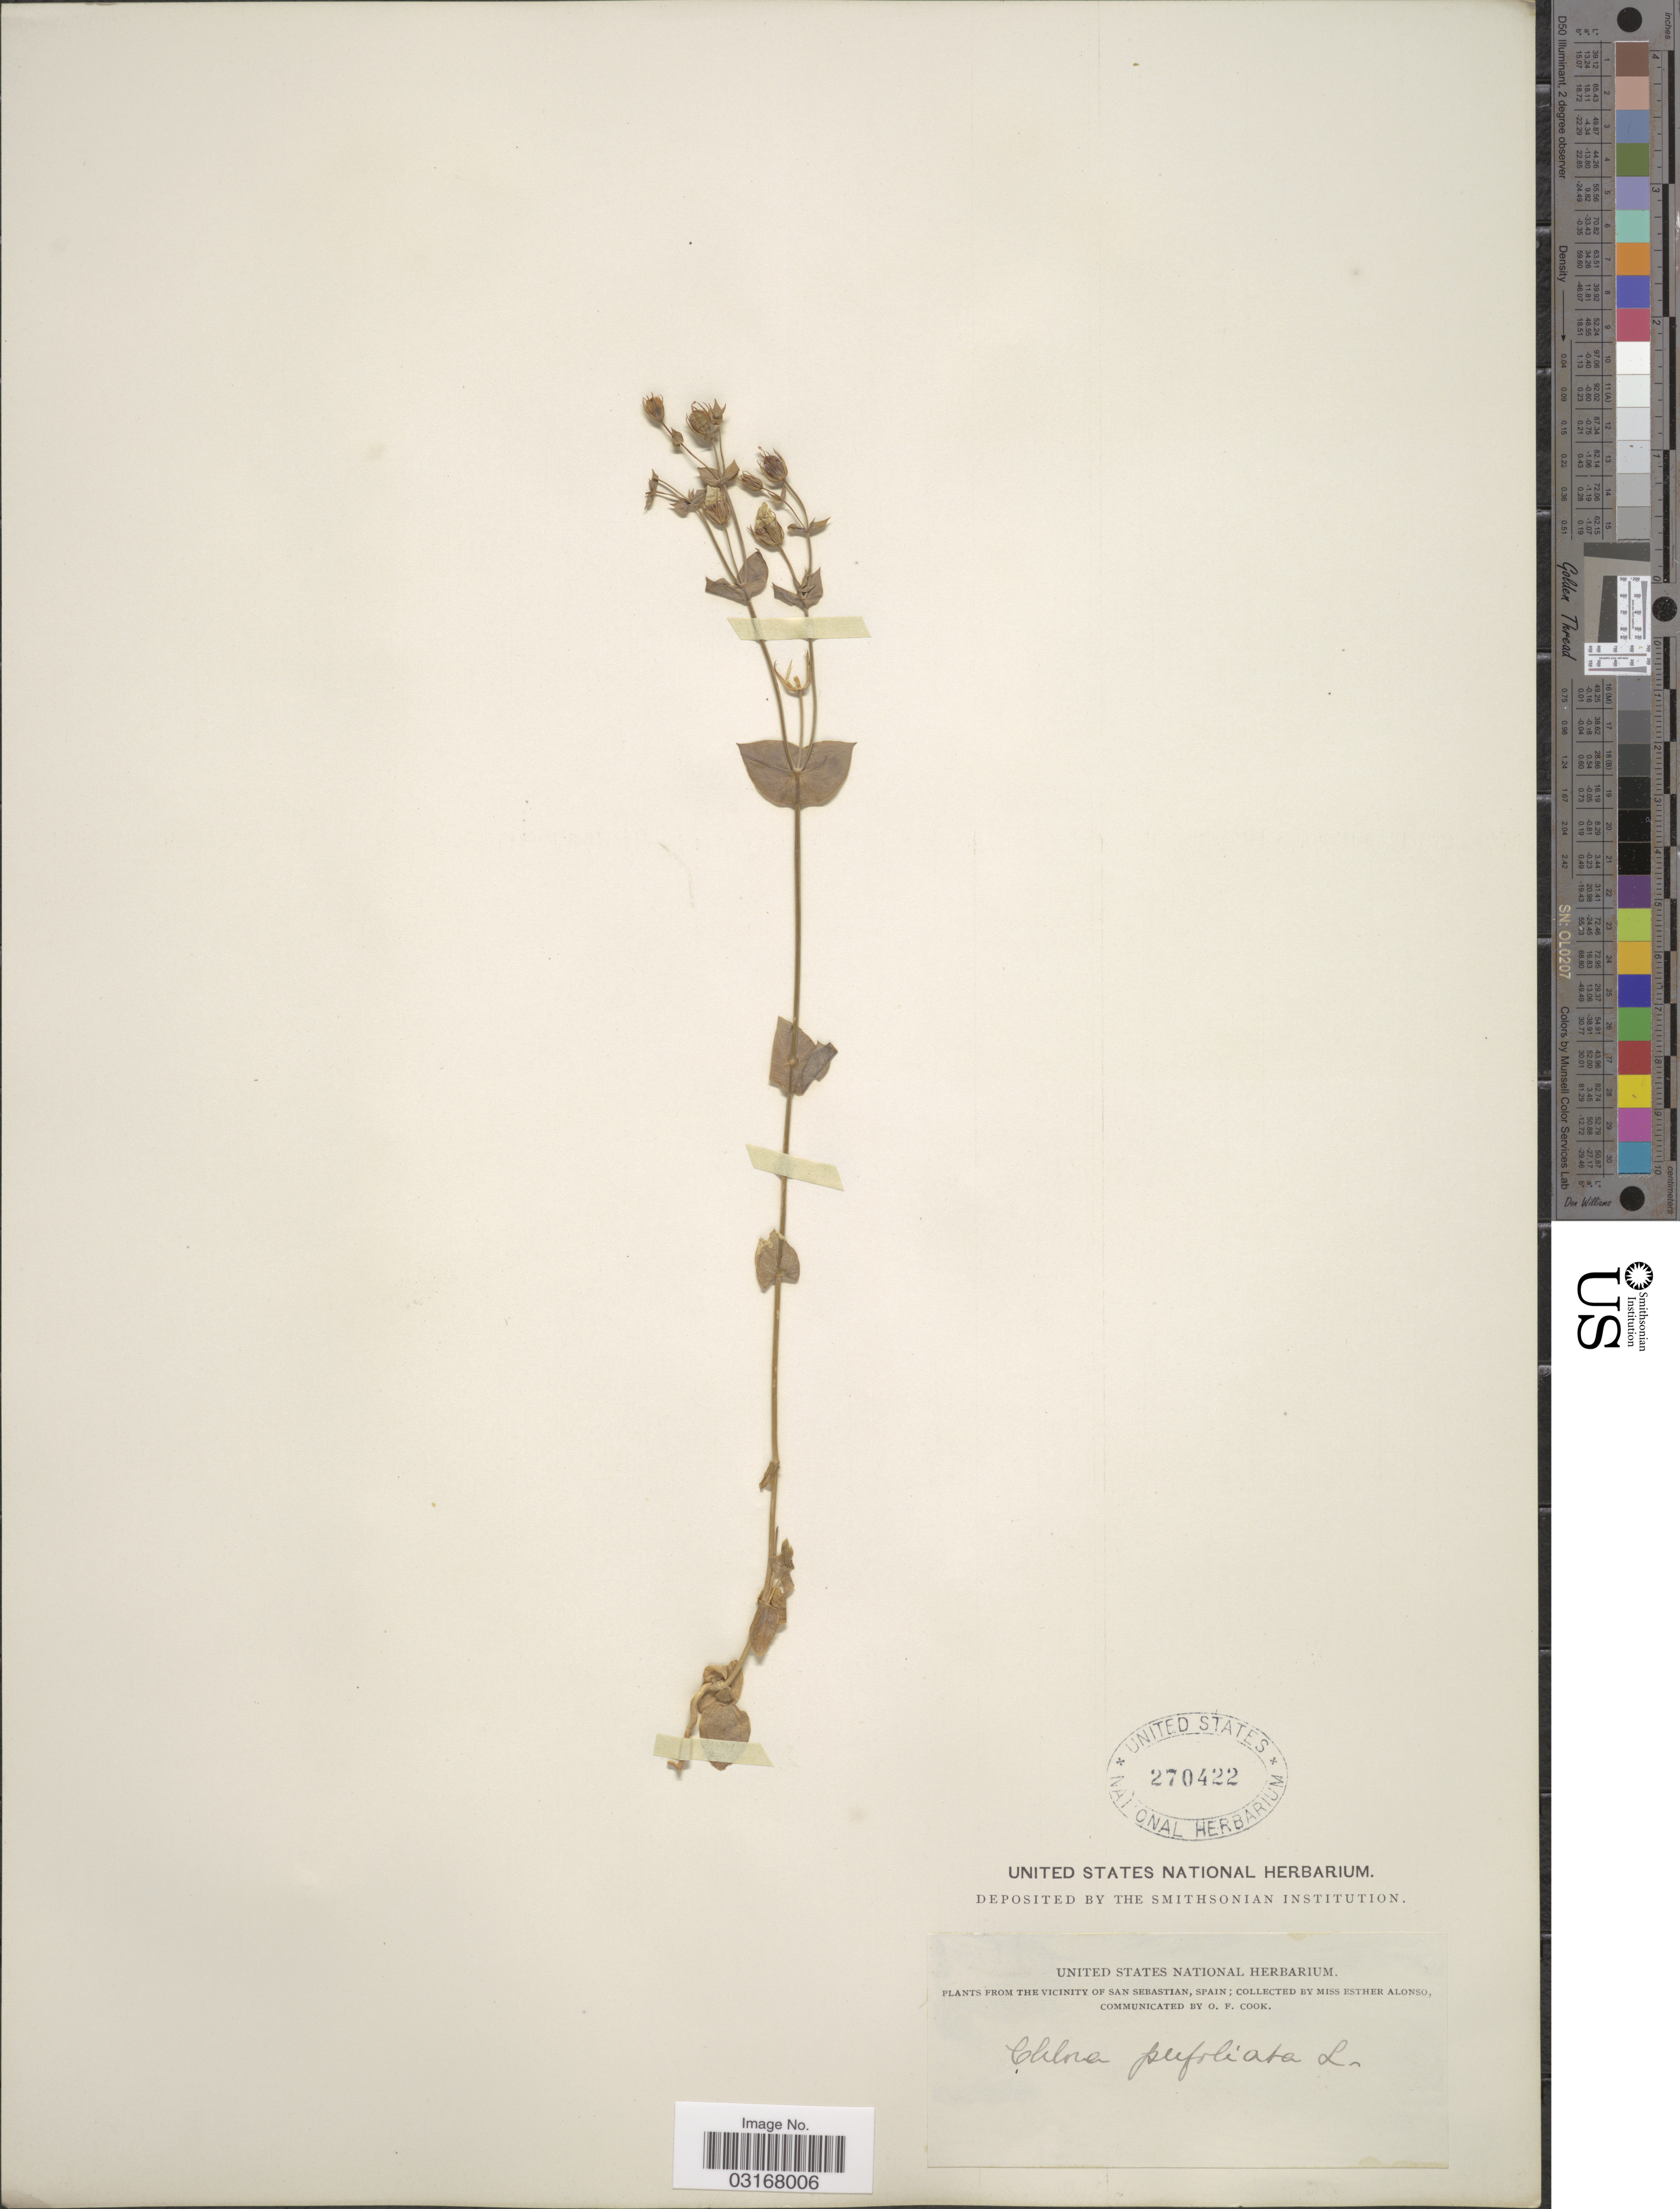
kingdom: Plantae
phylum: Tracheophyta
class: Magnoliopsida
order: Gentianales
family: Gentianaceae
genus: Chlora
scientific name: Chlora perfoliata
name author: (L.) L.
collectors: E. Alonso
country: Spain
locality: From the vicinity of San Sebastian.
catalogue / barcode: US 270422